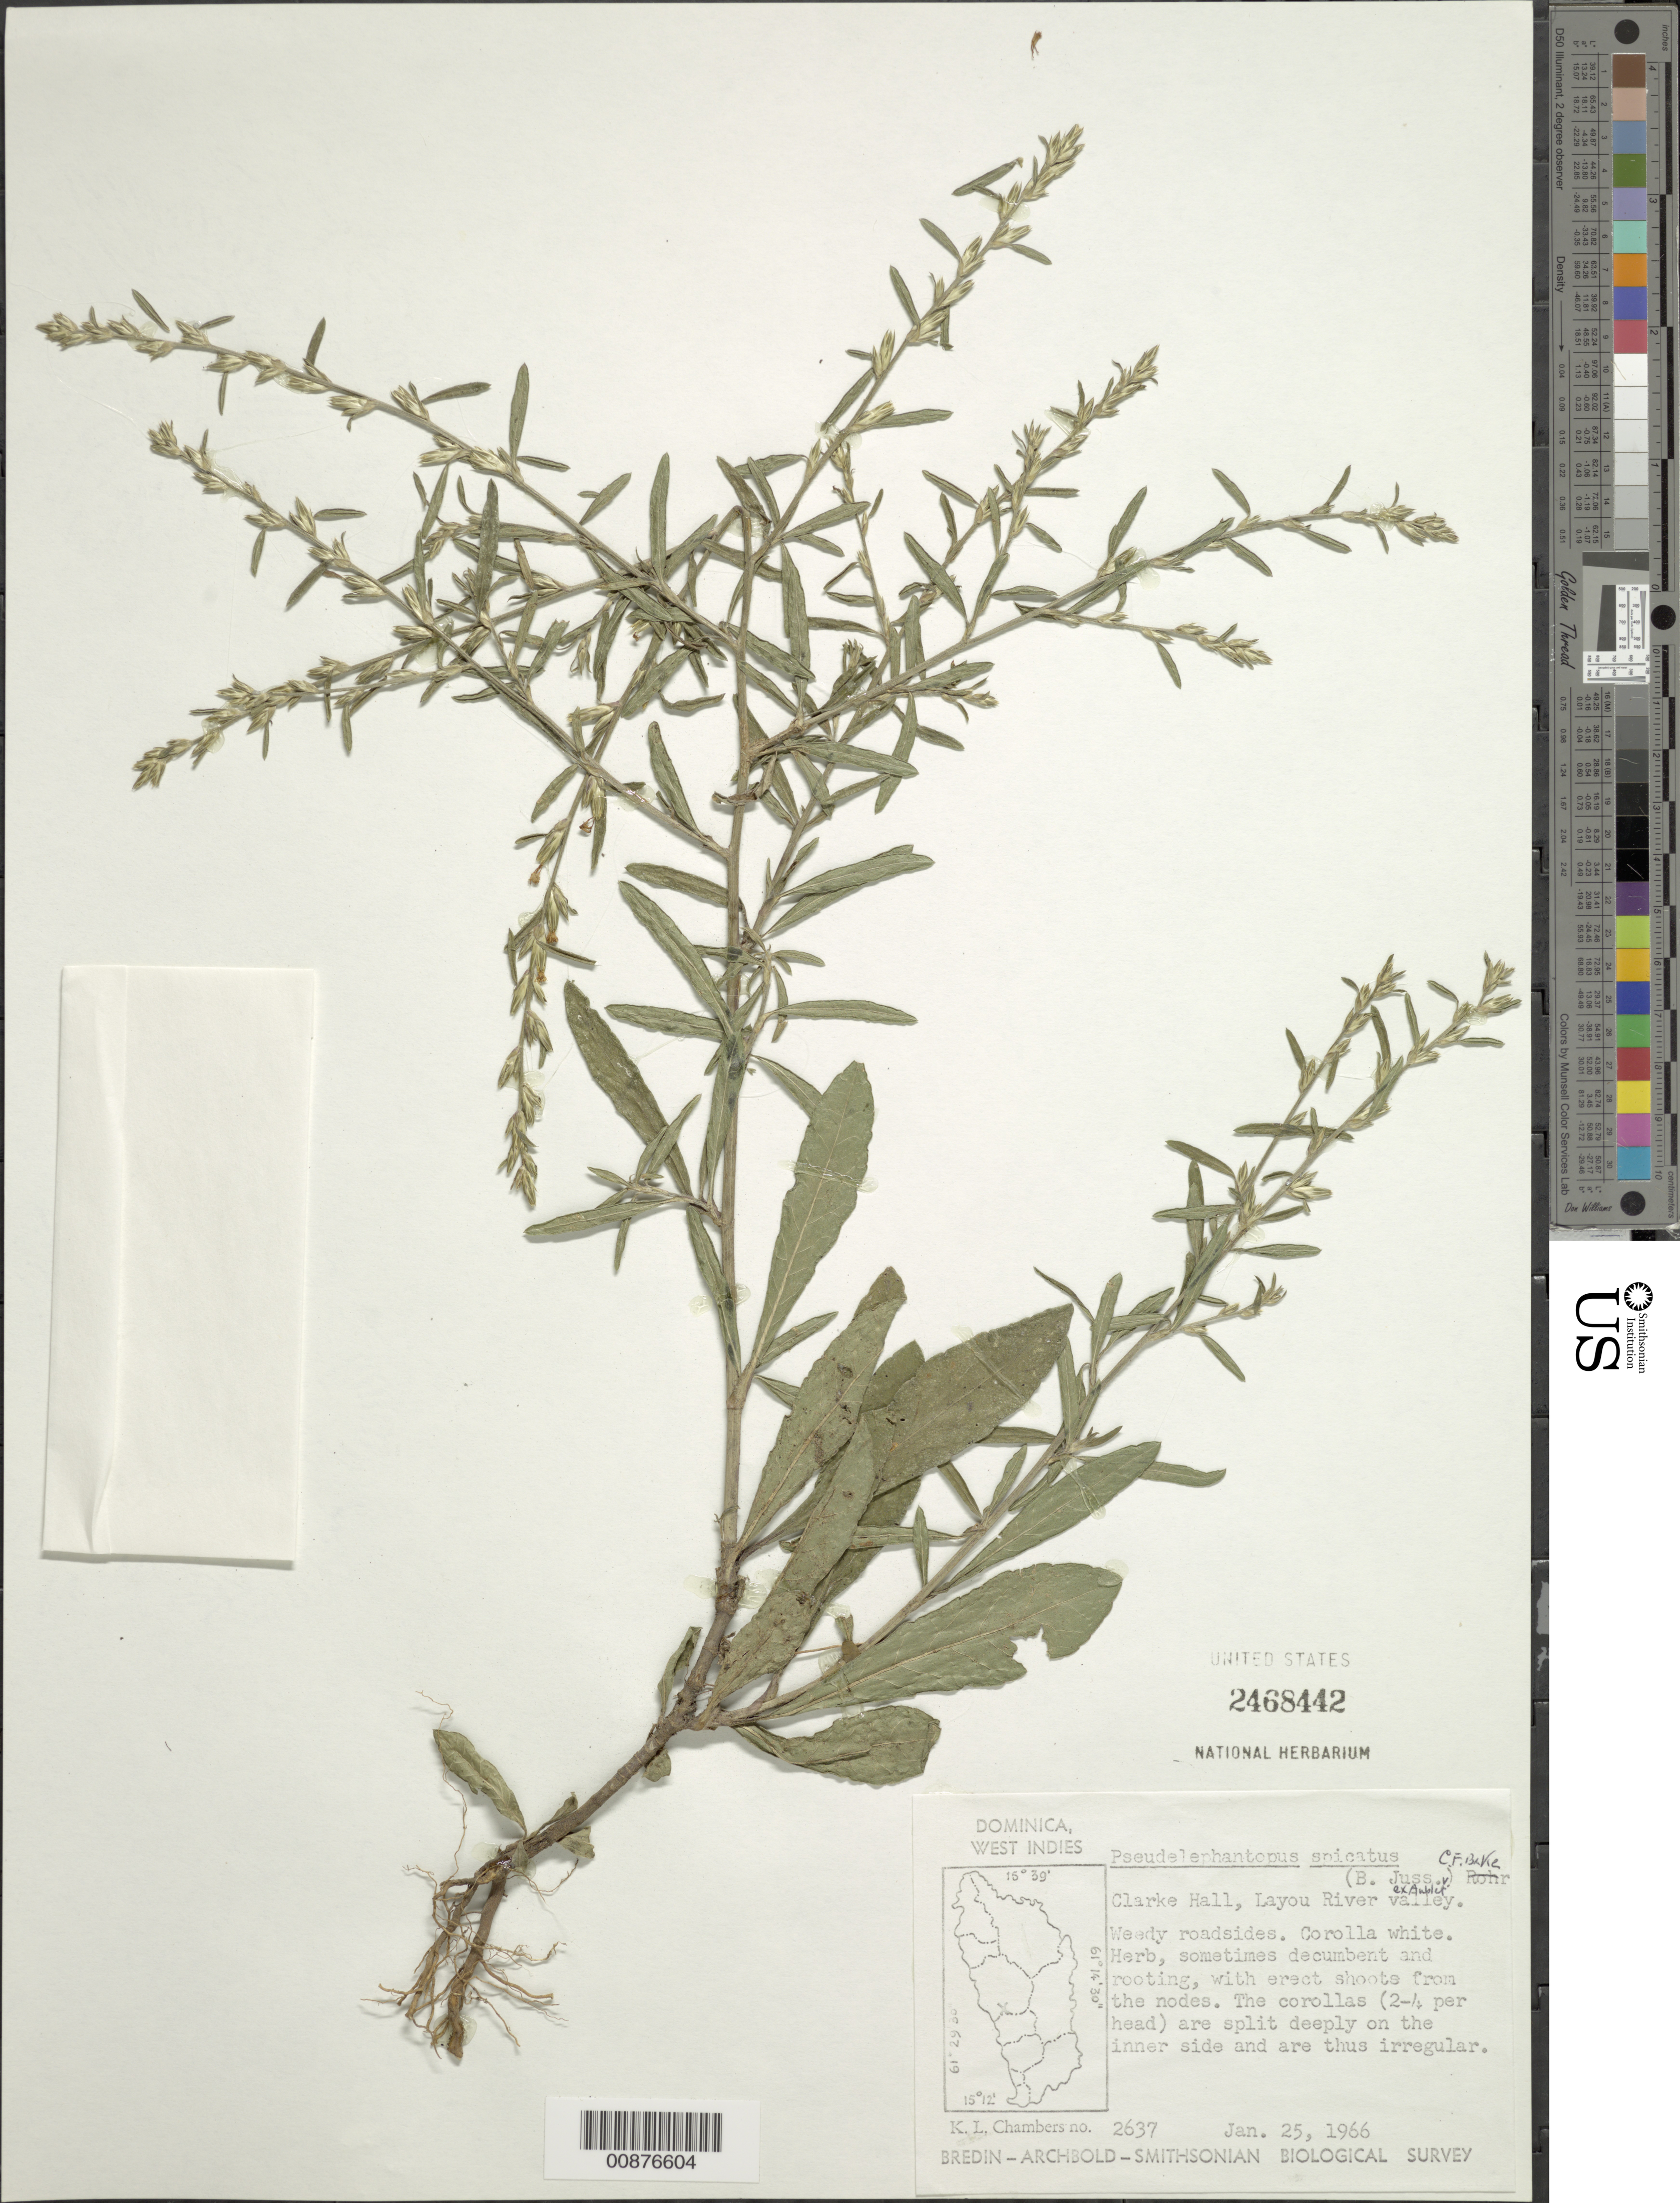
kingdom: Plantae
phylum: Tracheophyta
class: Magnoliopsida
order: Asterales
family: Asteraceae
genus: Pseudelephantopus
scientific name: Pseudelephantopus spicatus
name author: (Juss. ex Aubl.) C.F. Baker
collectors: K. L. Chambers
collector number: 2637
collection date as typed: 25 Jan 1966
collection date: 1966-01-25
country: Dominica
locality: Clarke Hall, Layou River valley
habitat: Weedy roadsides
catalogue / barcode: US 2468442